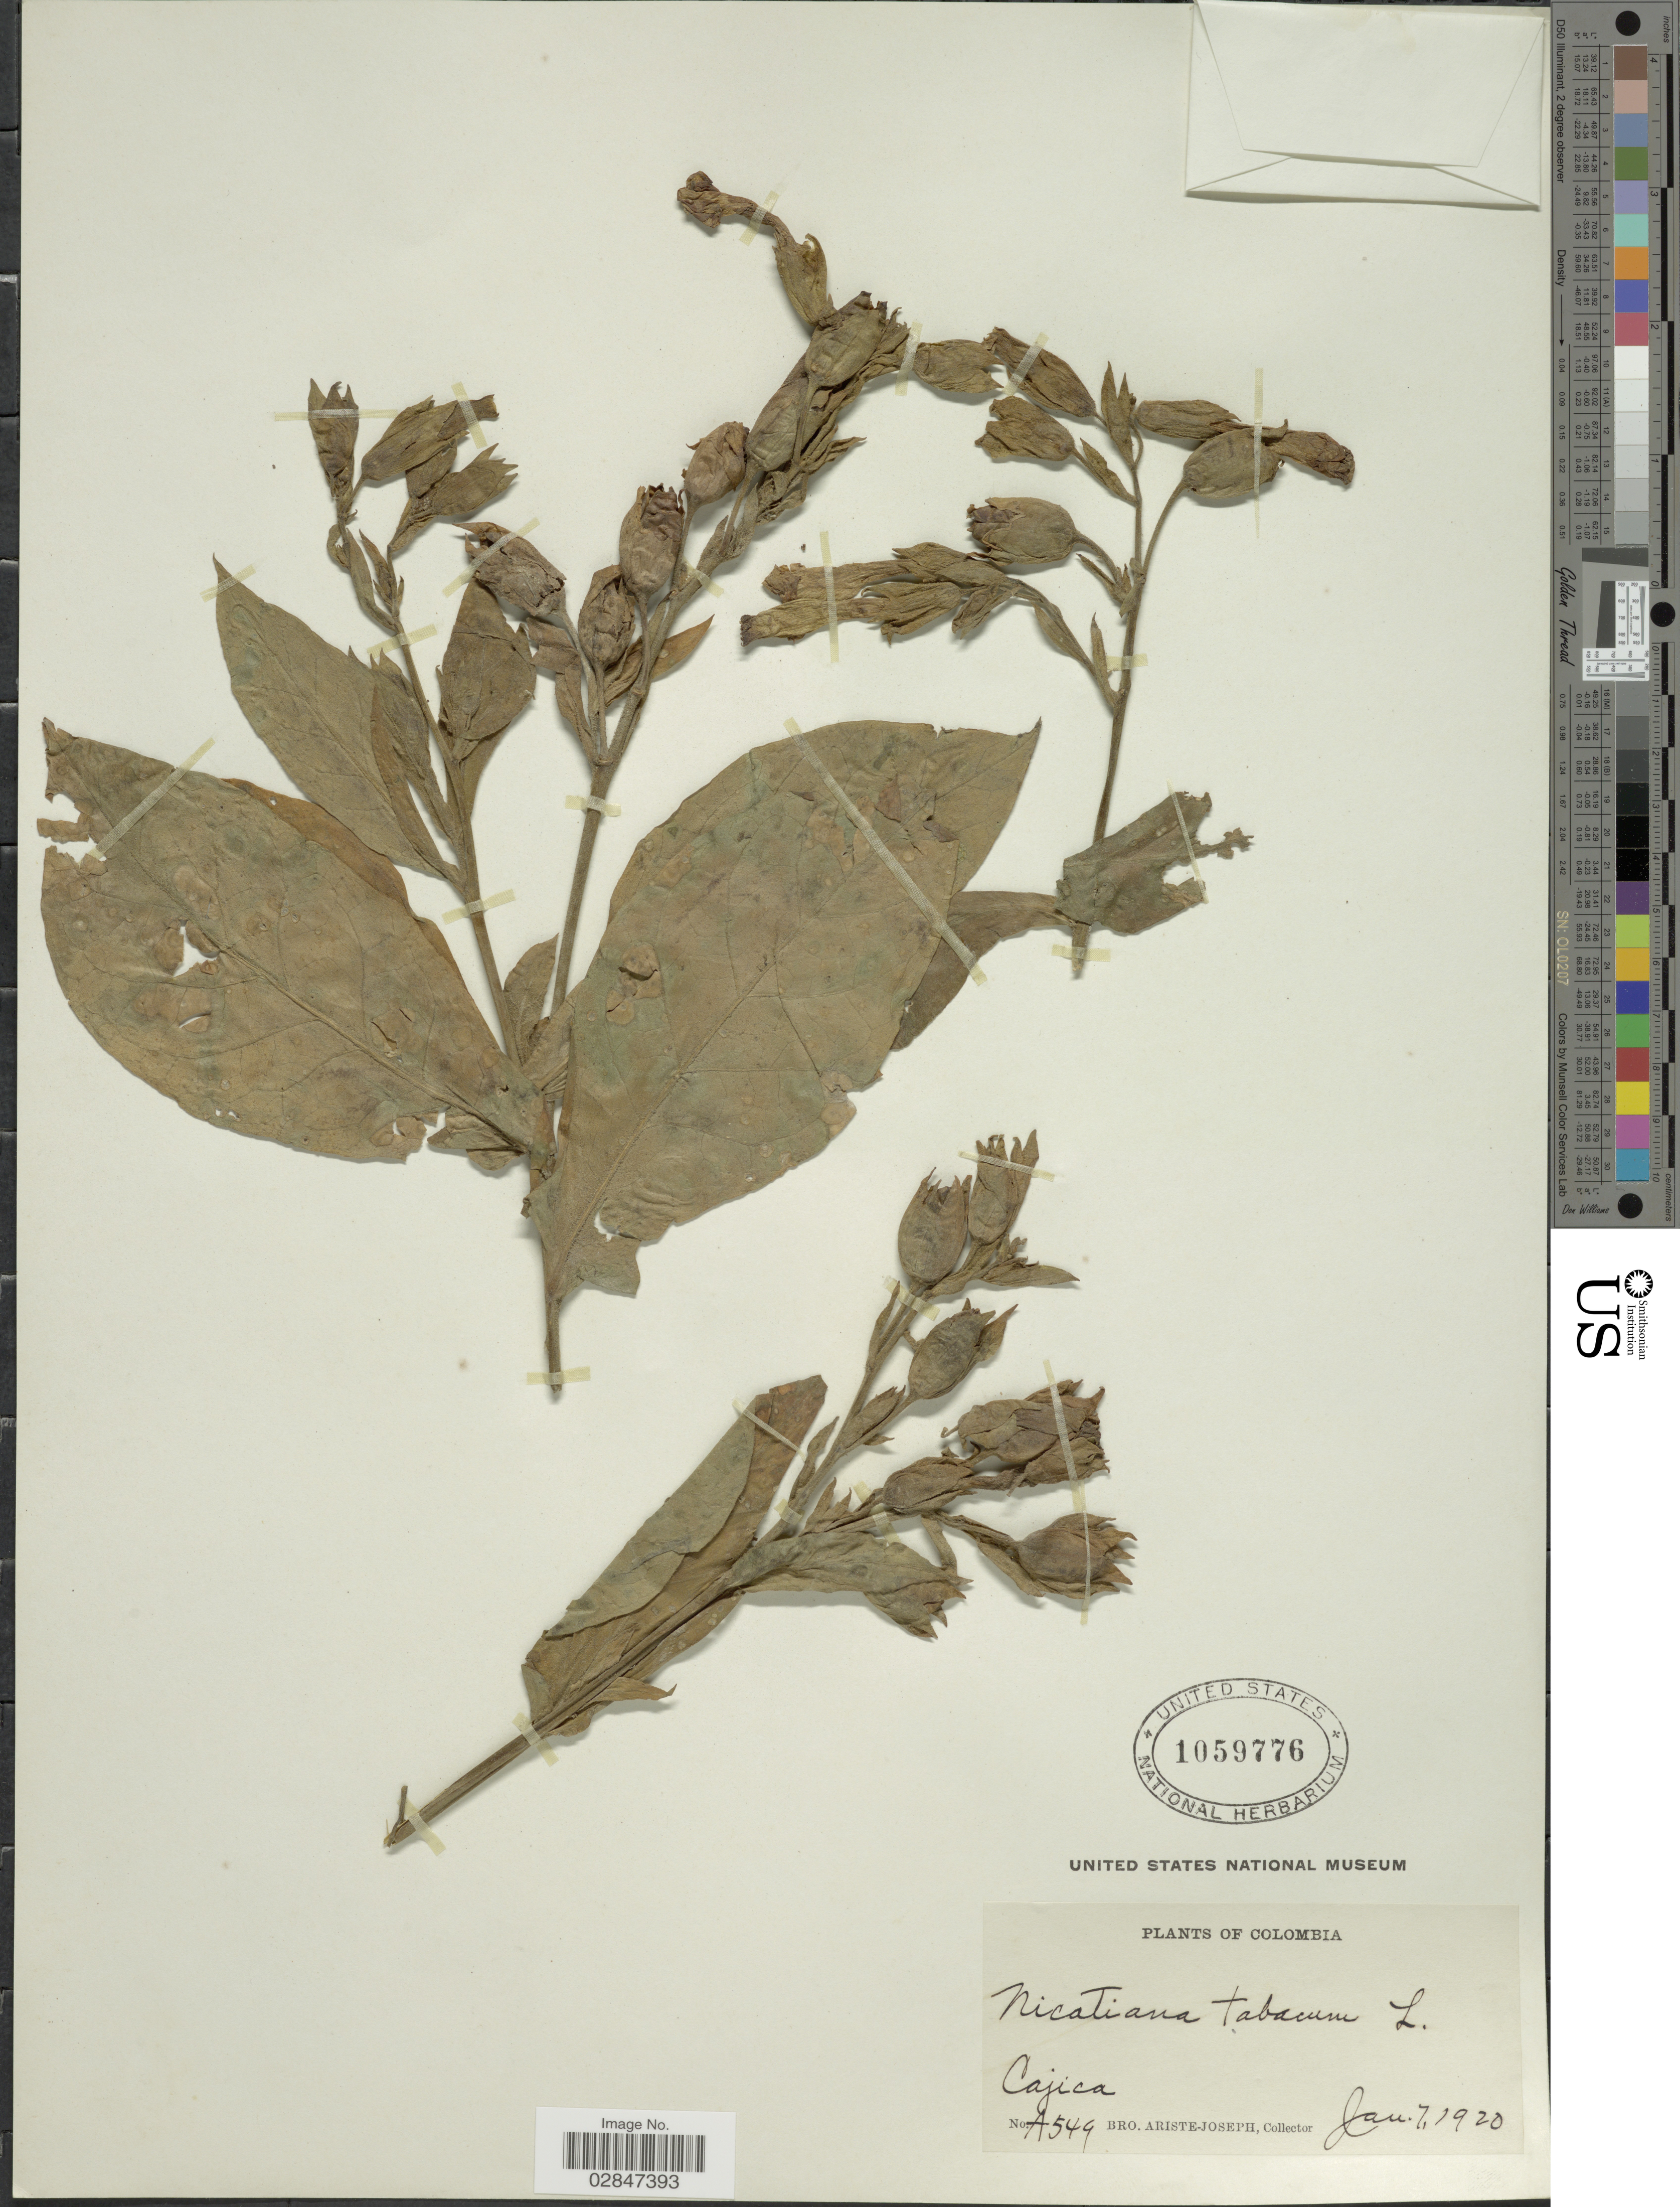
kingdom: Plantae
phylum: Tracheophyta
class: Magnoliopsida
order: Solanales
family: Solanaceae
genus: Nicotiana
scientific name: Nicotiana tabacum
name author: L.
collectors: Bro. Ariste-Joseph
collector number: A549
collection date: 1920-01-07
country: Colombia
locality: Cajica.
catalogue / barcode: US 1059776